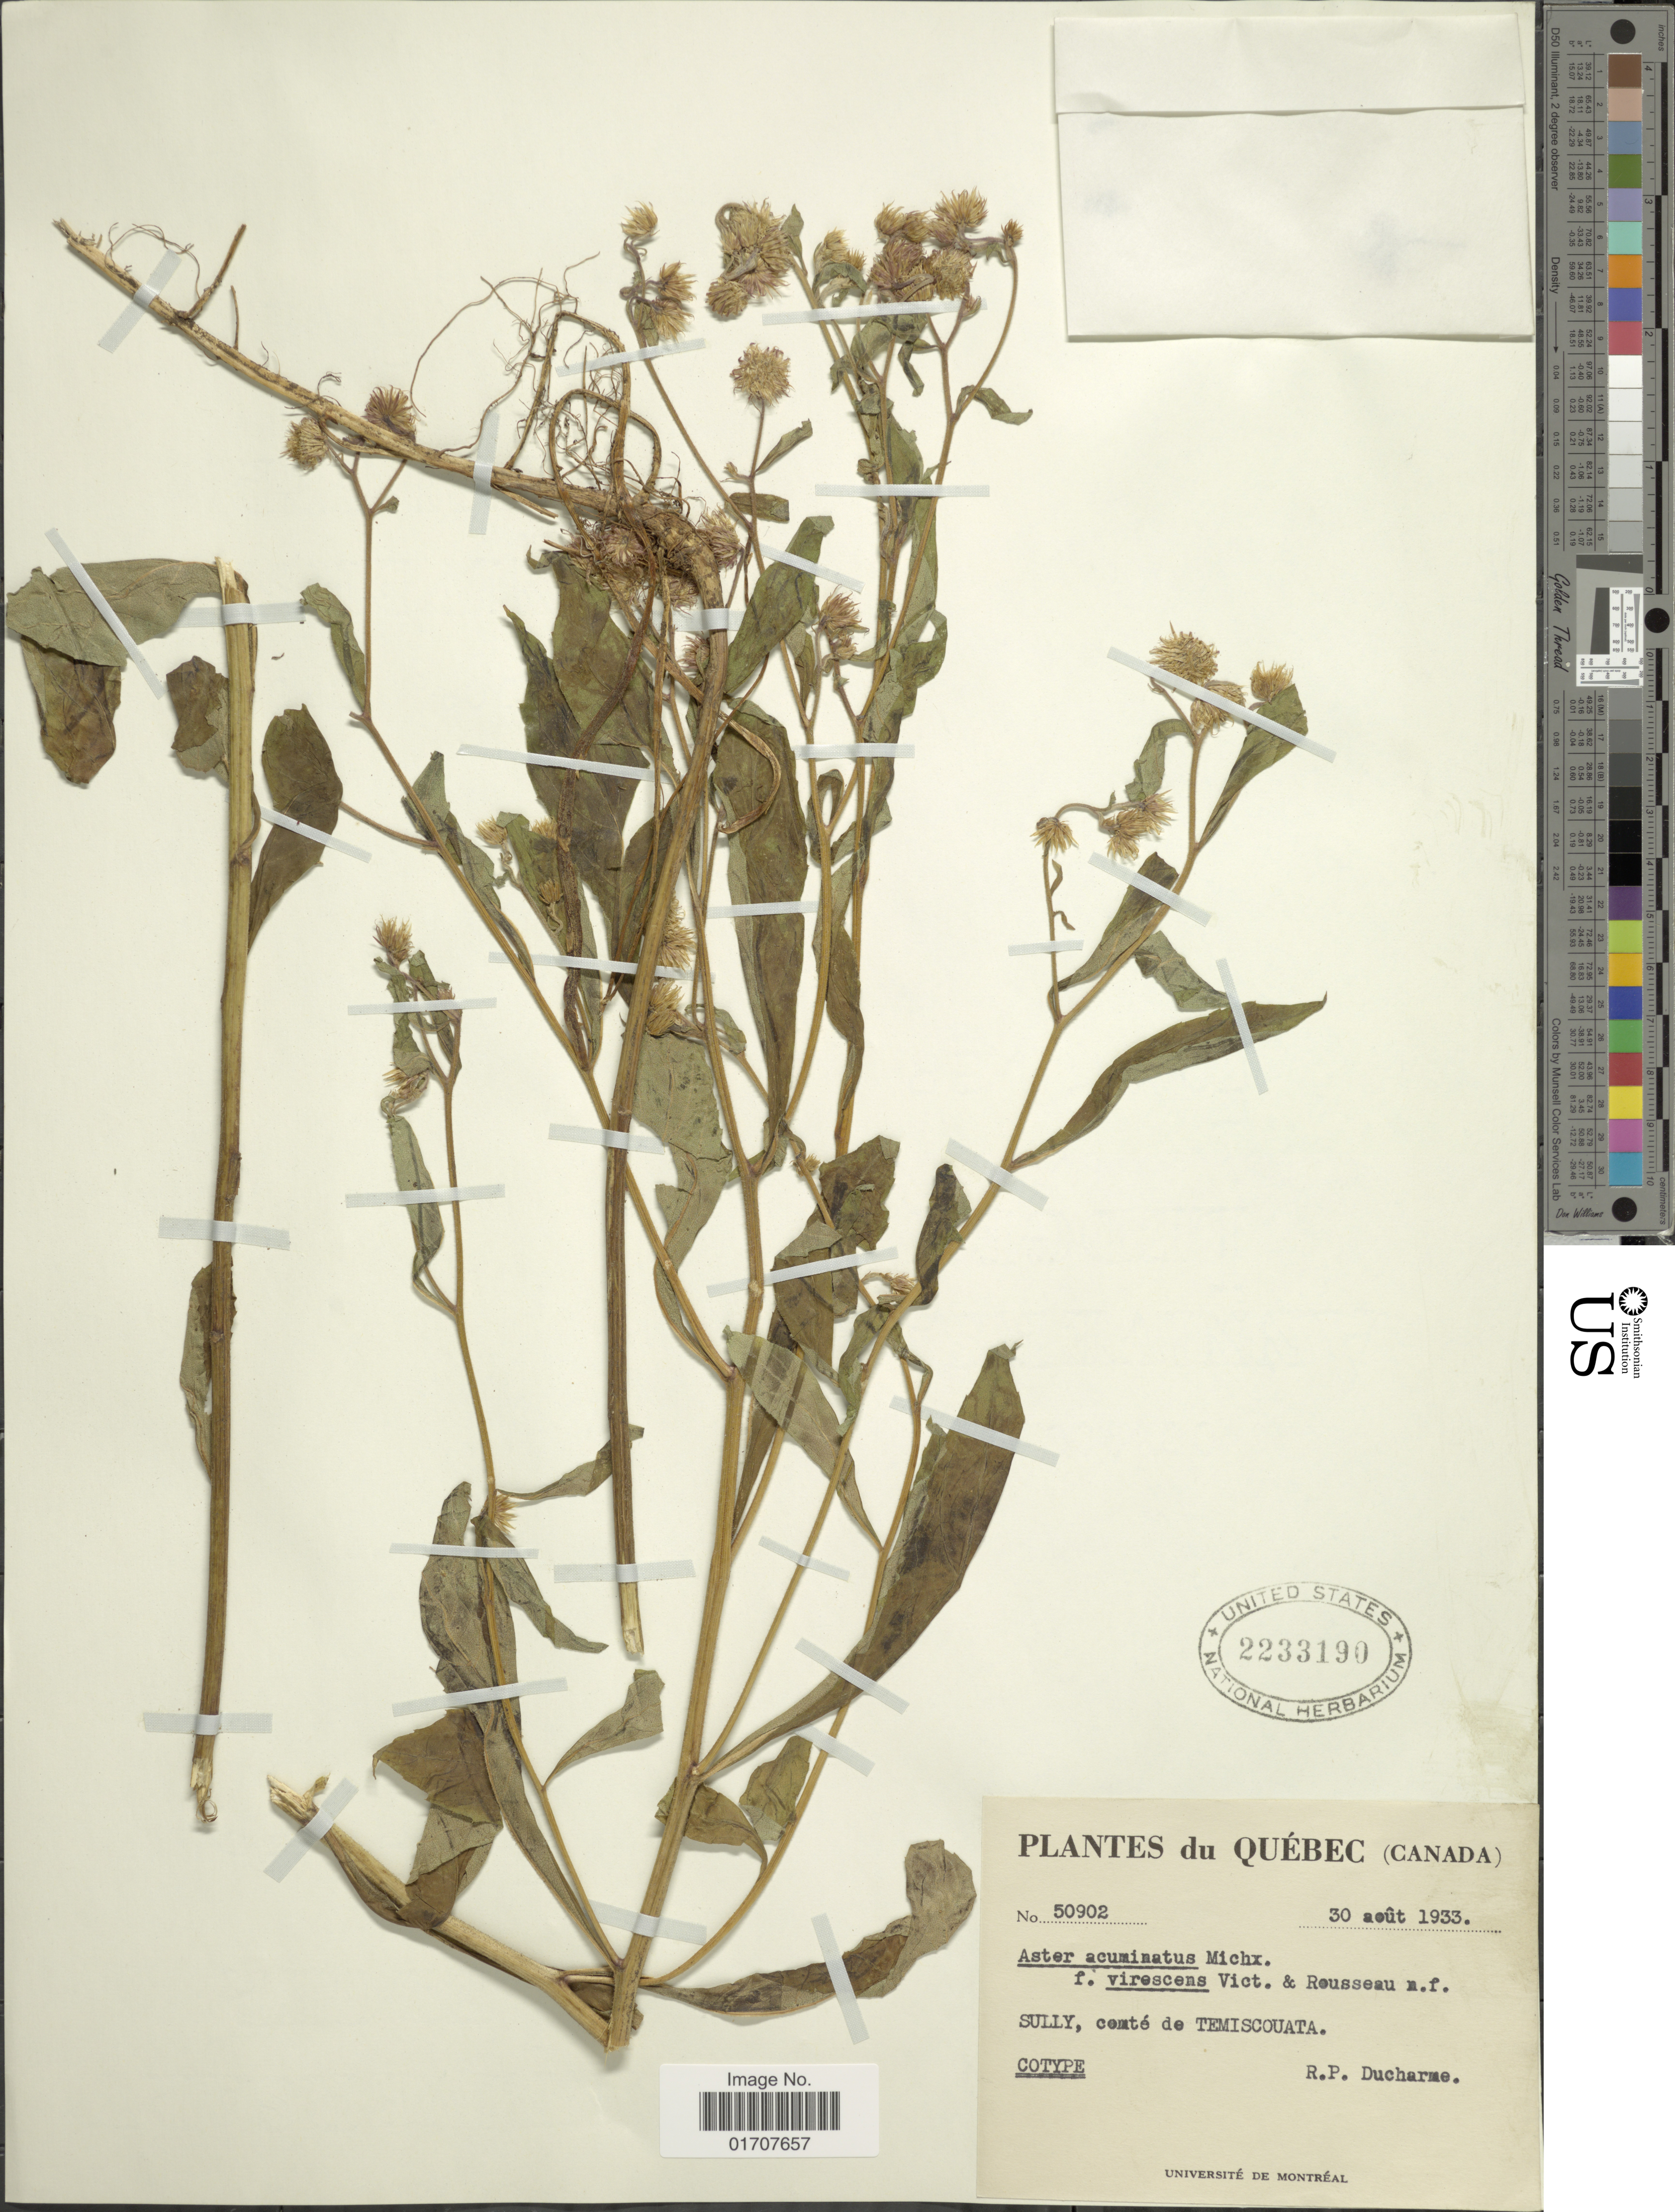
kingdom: Plantae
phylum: Tracheophyta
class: Magnoliopsida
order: Asterales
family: Asteraceae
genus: Oclemena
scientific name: Oclemena acuminata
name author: (Michx.) Greene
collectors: R. Ducharme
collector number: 50902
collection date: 1933-08-30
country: Canada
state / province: Quebec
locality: Sully, comte de Temiscouata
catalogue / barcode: US 2233190